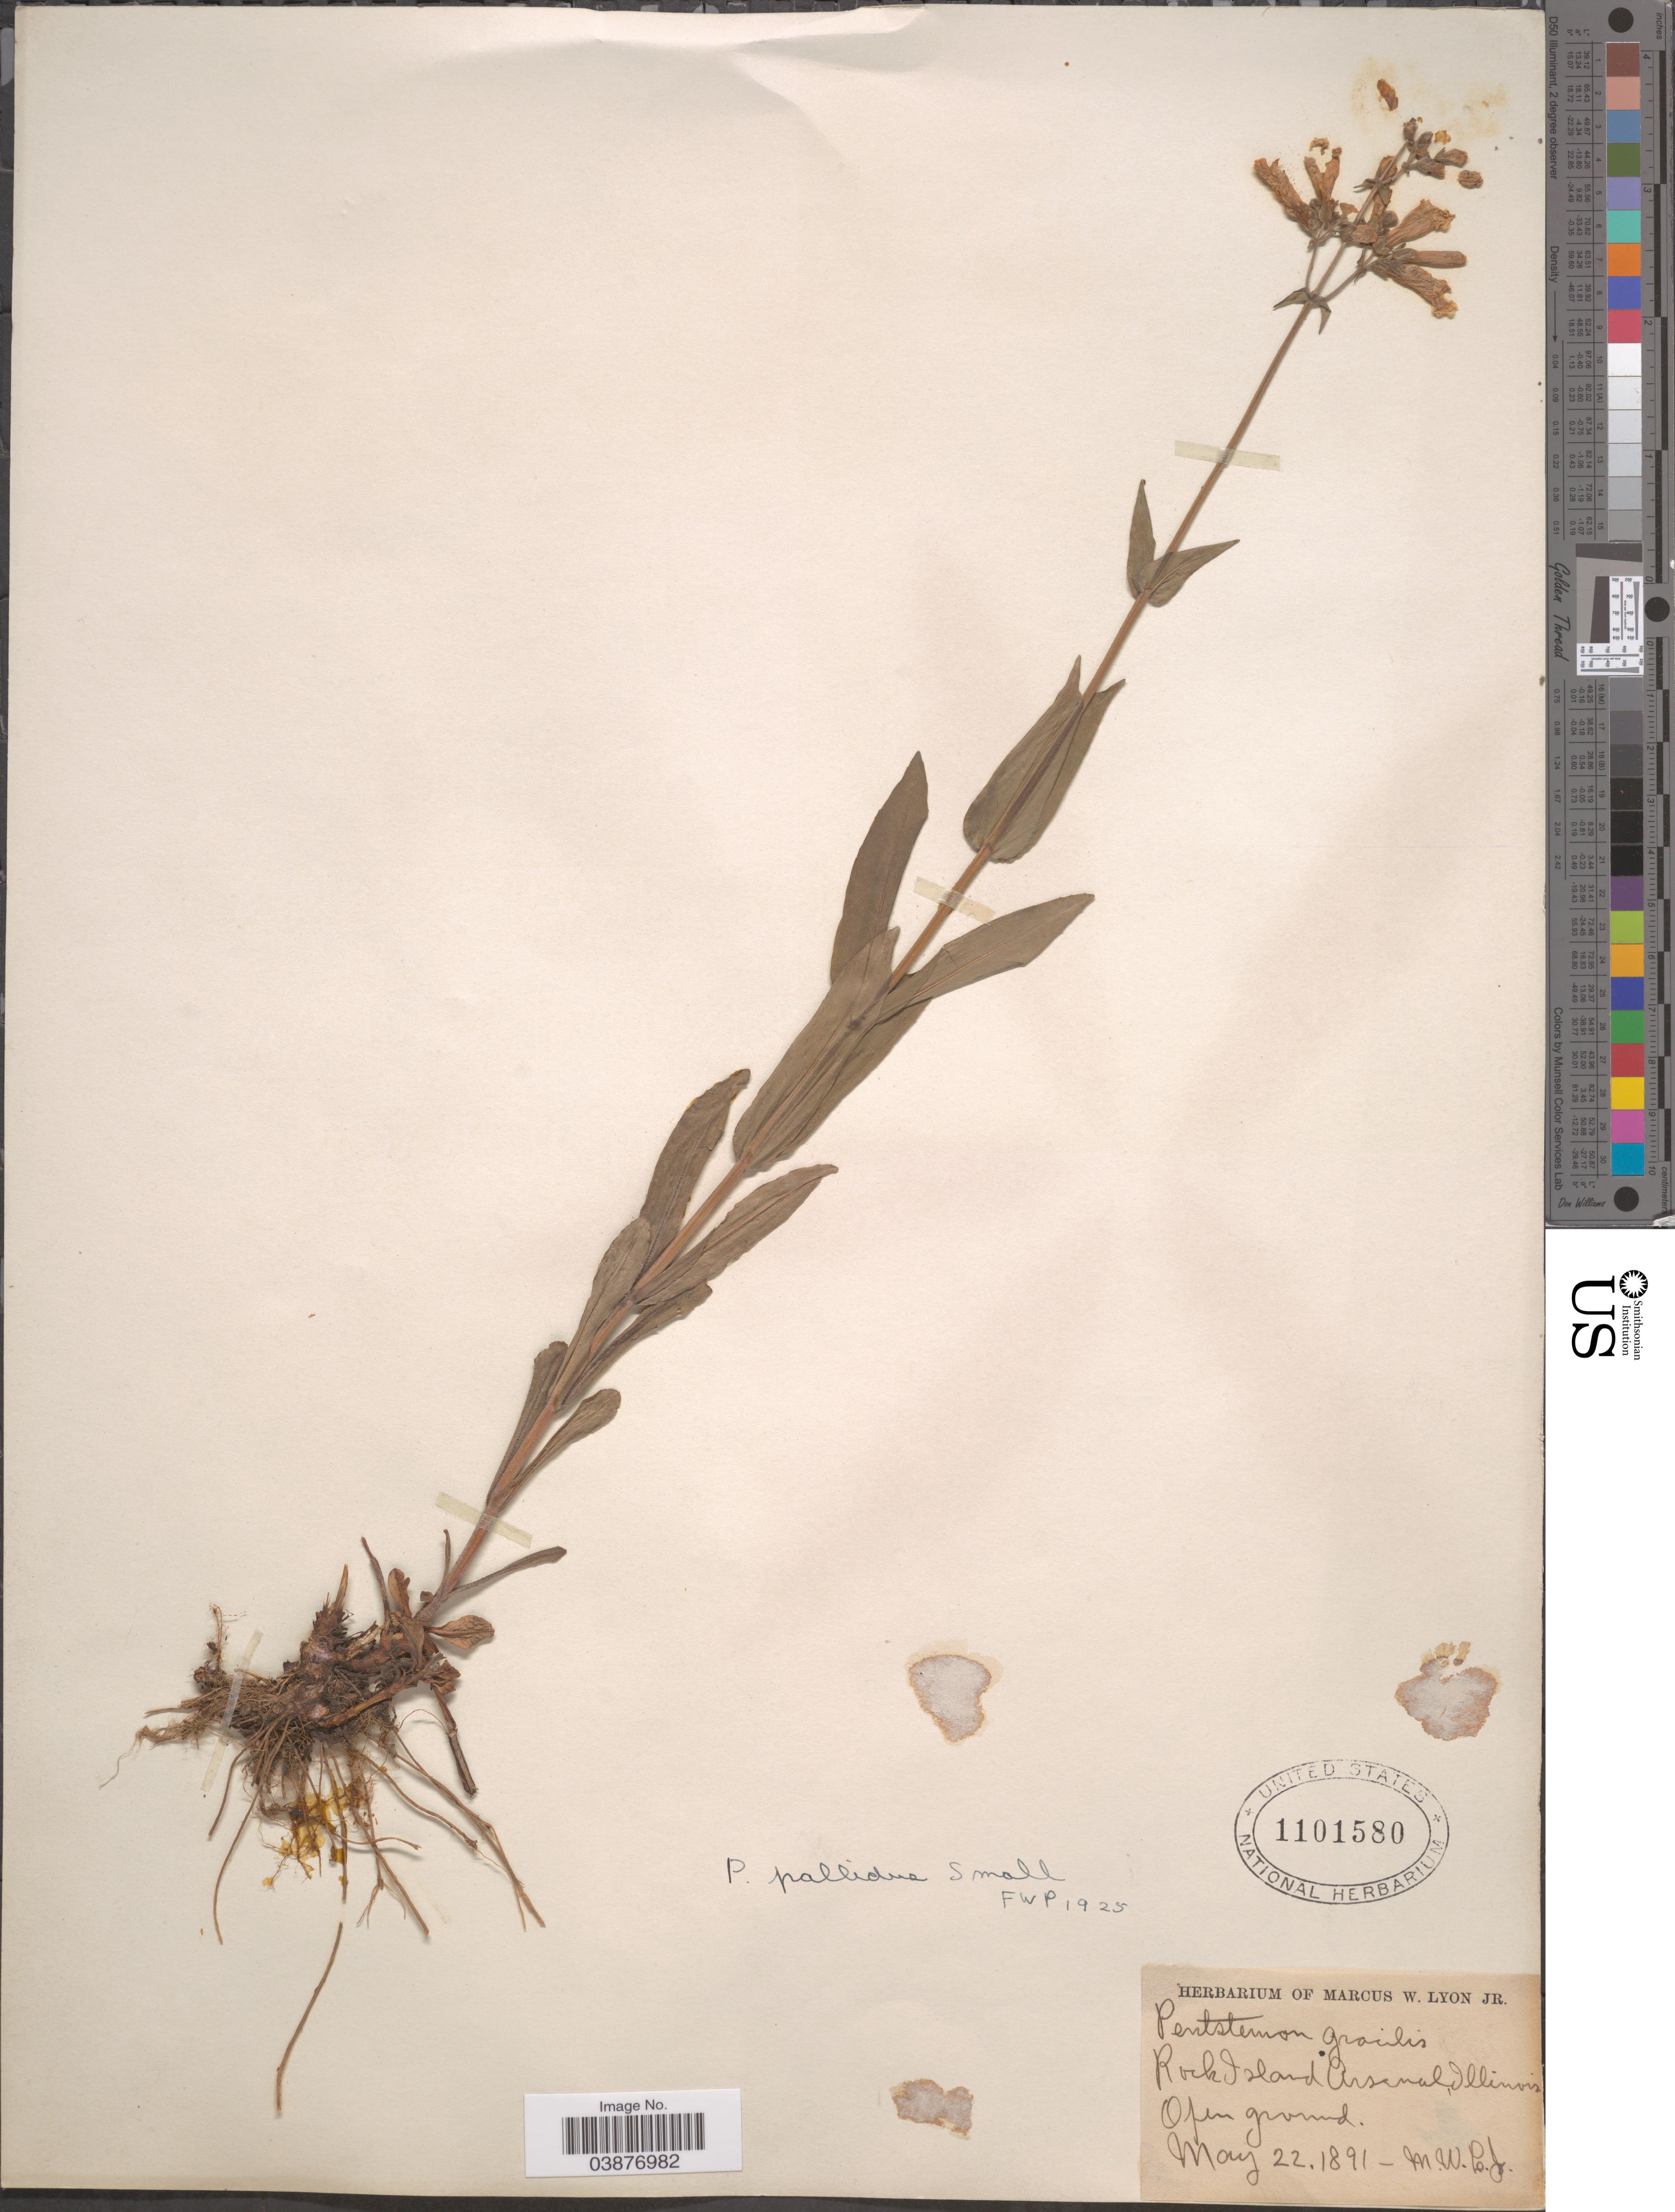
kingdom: Plantae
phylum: Tracheophyta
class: Magnoliopsida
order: Lamiales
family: Plantaginaceae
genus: Penstemon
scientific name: Penstemon pallidus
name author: Small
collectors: M. W. Lyon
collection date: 1891-05-22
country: United States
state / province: Illinois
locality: Rock Island Arsenal.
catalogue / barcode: US 1101580